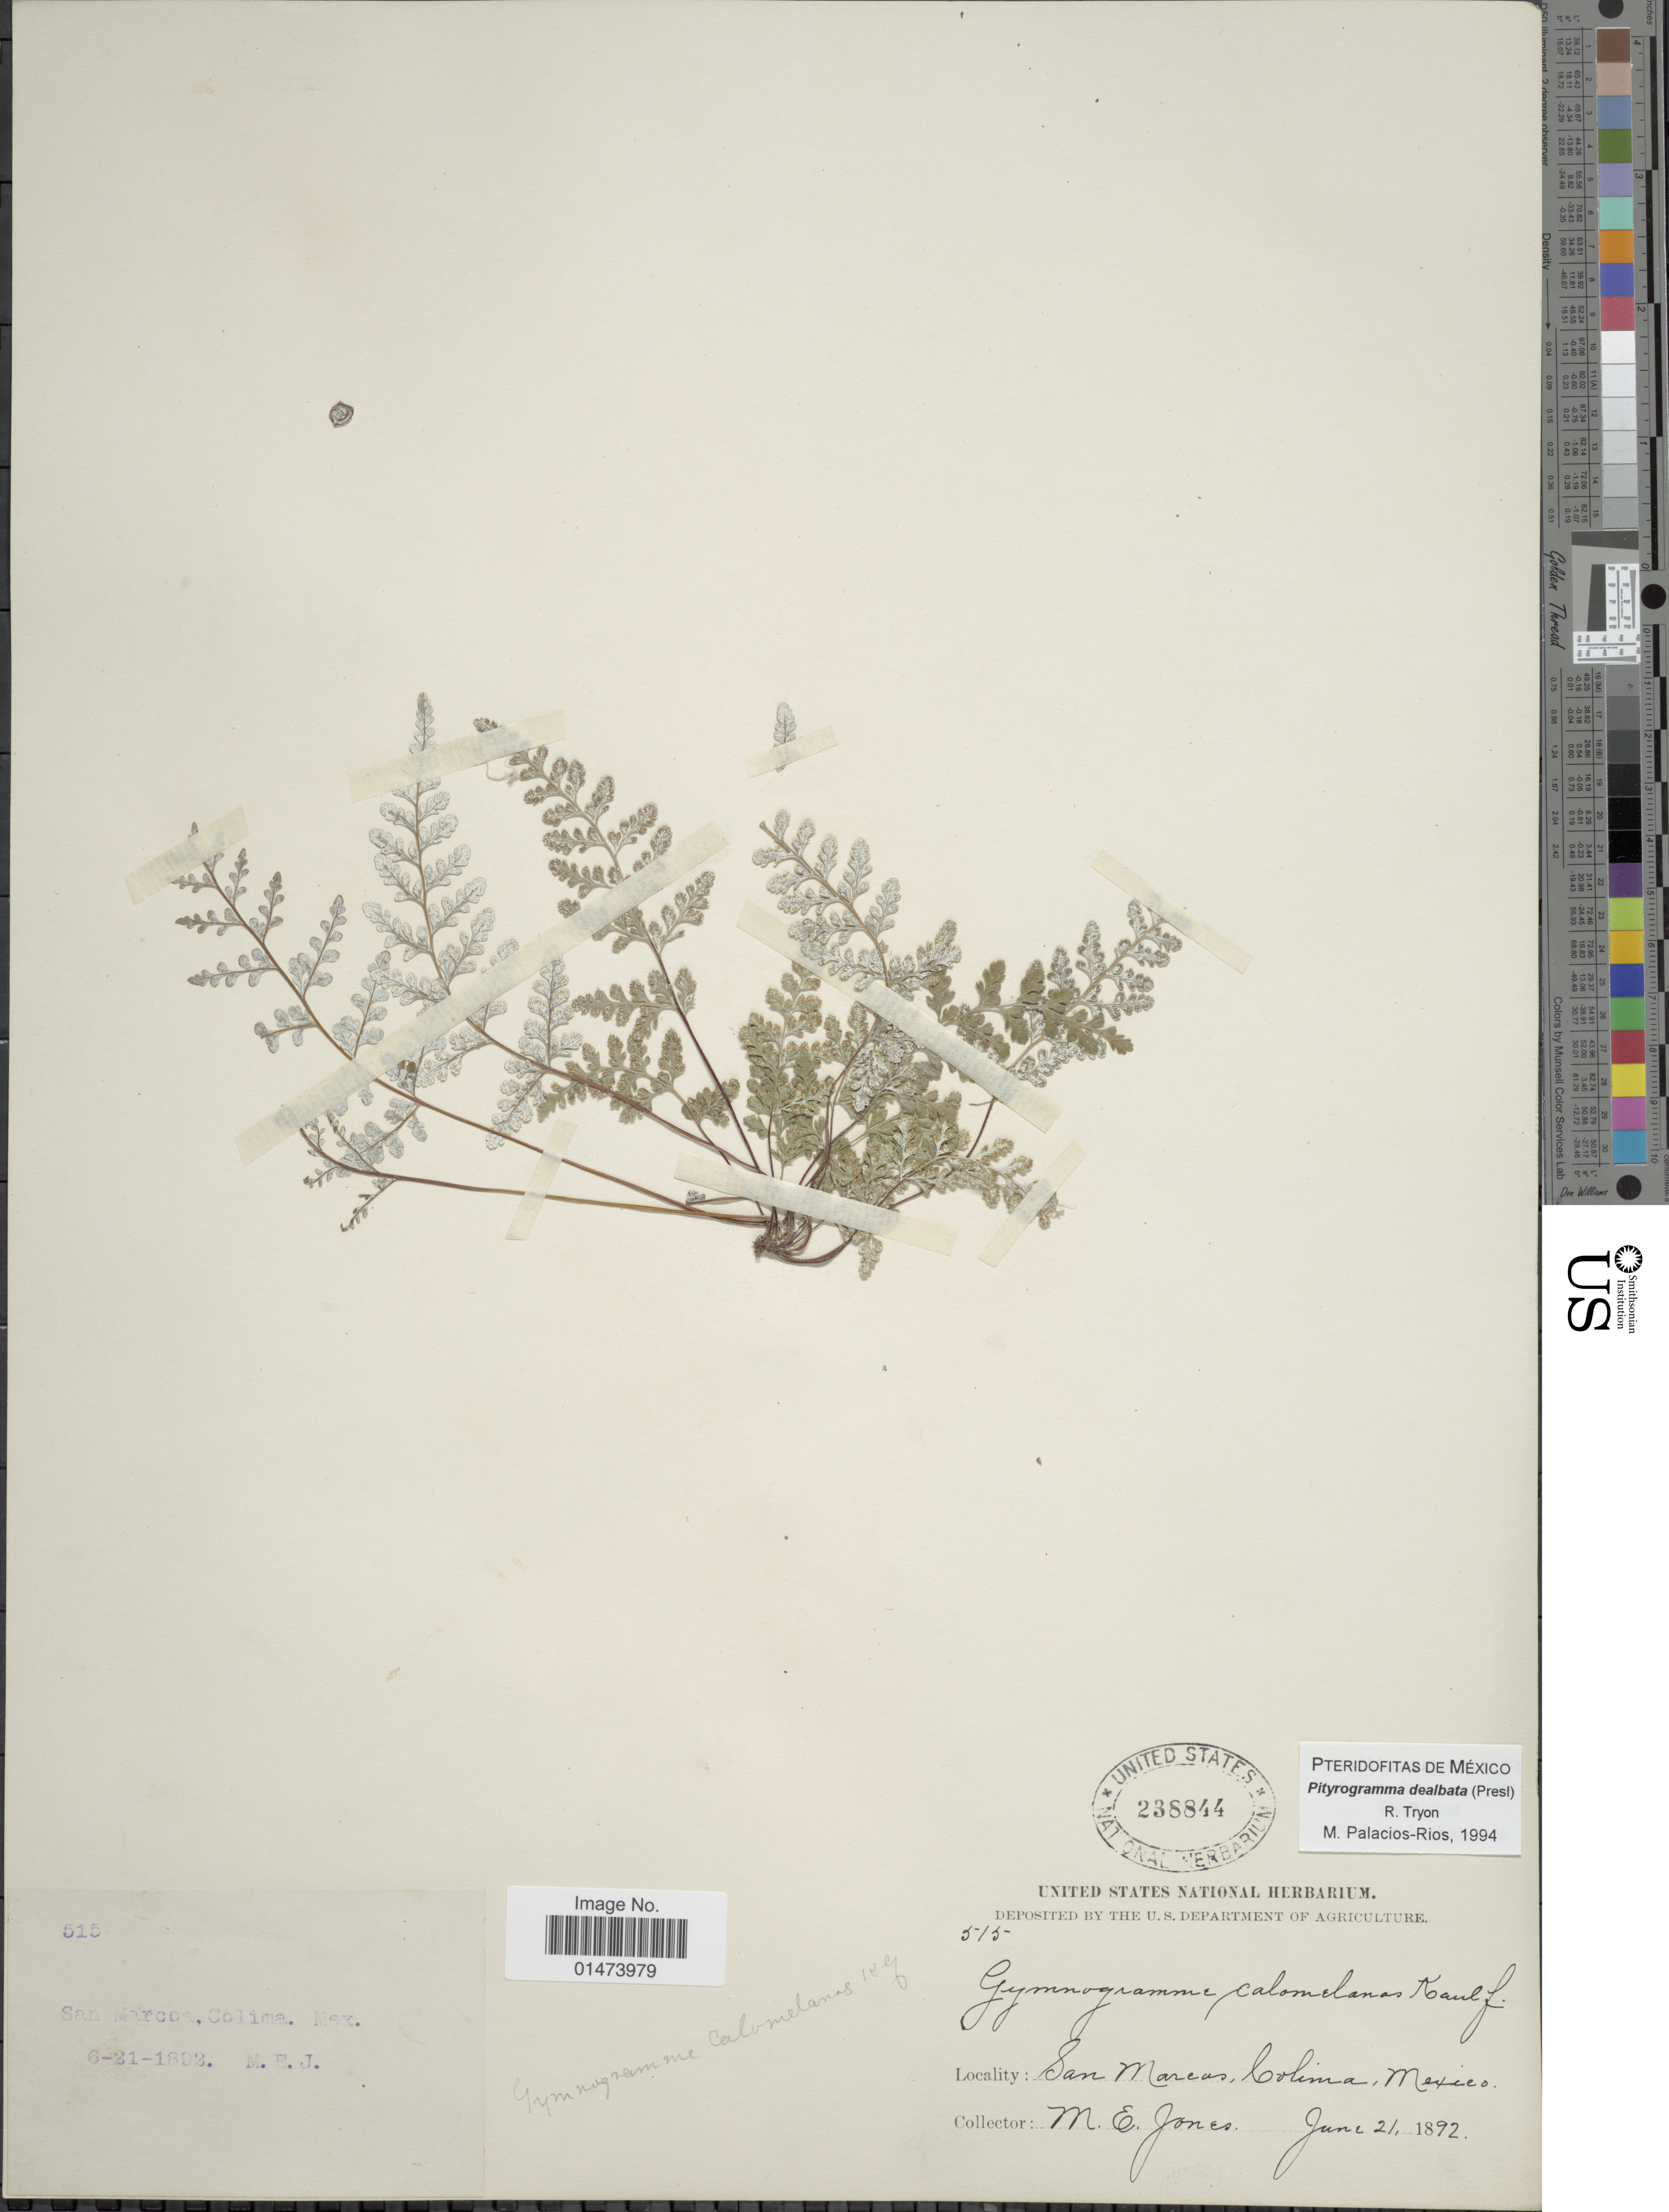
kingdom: Plantae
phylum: Tracheophyta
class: Polypodiopsida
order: Polypodiales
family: Pteridaceae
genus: Pityrogramma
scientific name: Pityrogramma dealbata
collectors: M. E. Jones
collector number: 515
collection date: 1892-06-21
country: Mexico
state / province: Colima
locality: San Marcos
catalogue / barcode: US 238844